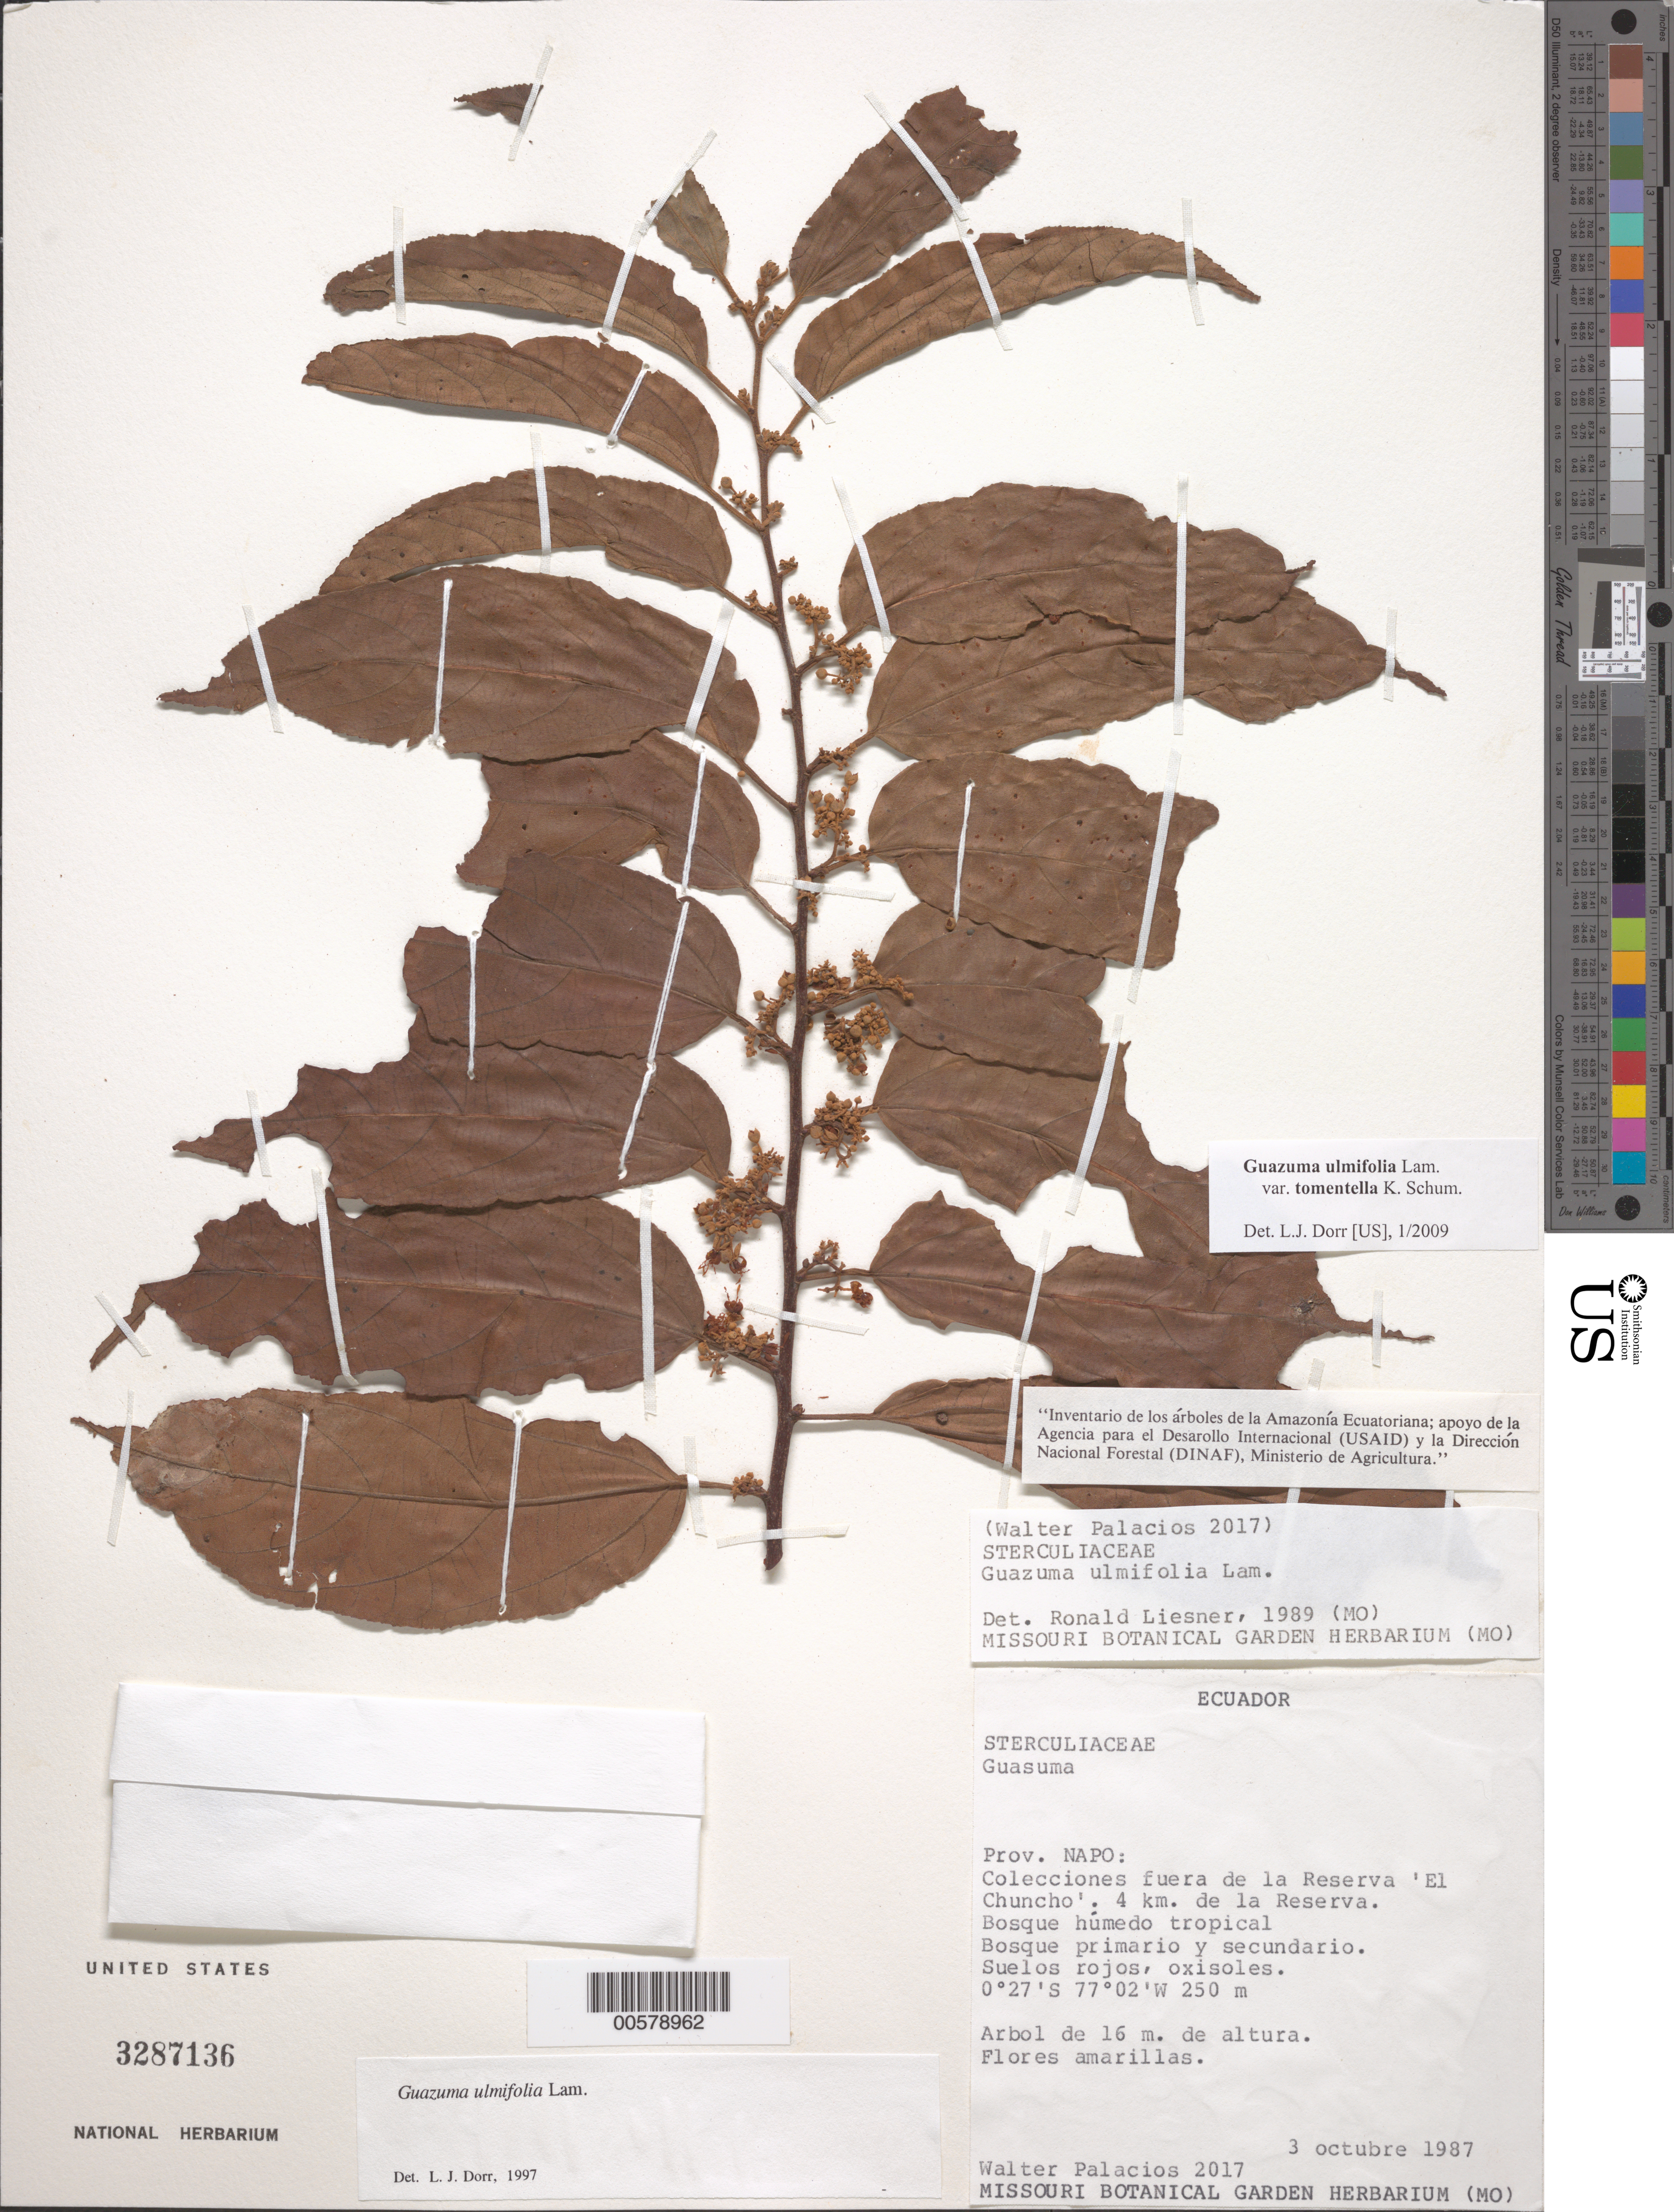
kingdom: Plantae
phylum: Tracheophyta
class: Magnoliopsida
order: Malvales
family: Malvaceae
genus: Guazuma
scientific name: Guazuma ulmifolia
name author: Lam.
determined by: Liesner, R. L.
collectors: W. Palacios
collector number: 2017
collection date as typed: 03 Oct 1897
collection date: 1897-10-03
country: Ecuador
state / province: Napo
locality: Colecciones fuera de la Reserva El Chuncho, 4 km de la Reserva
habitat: Bosque húmedo tropical Bosque primario y secundario, suelos rojas, oxisoles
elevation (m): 250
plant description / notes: GB, NY, US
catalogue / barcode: US 3287136